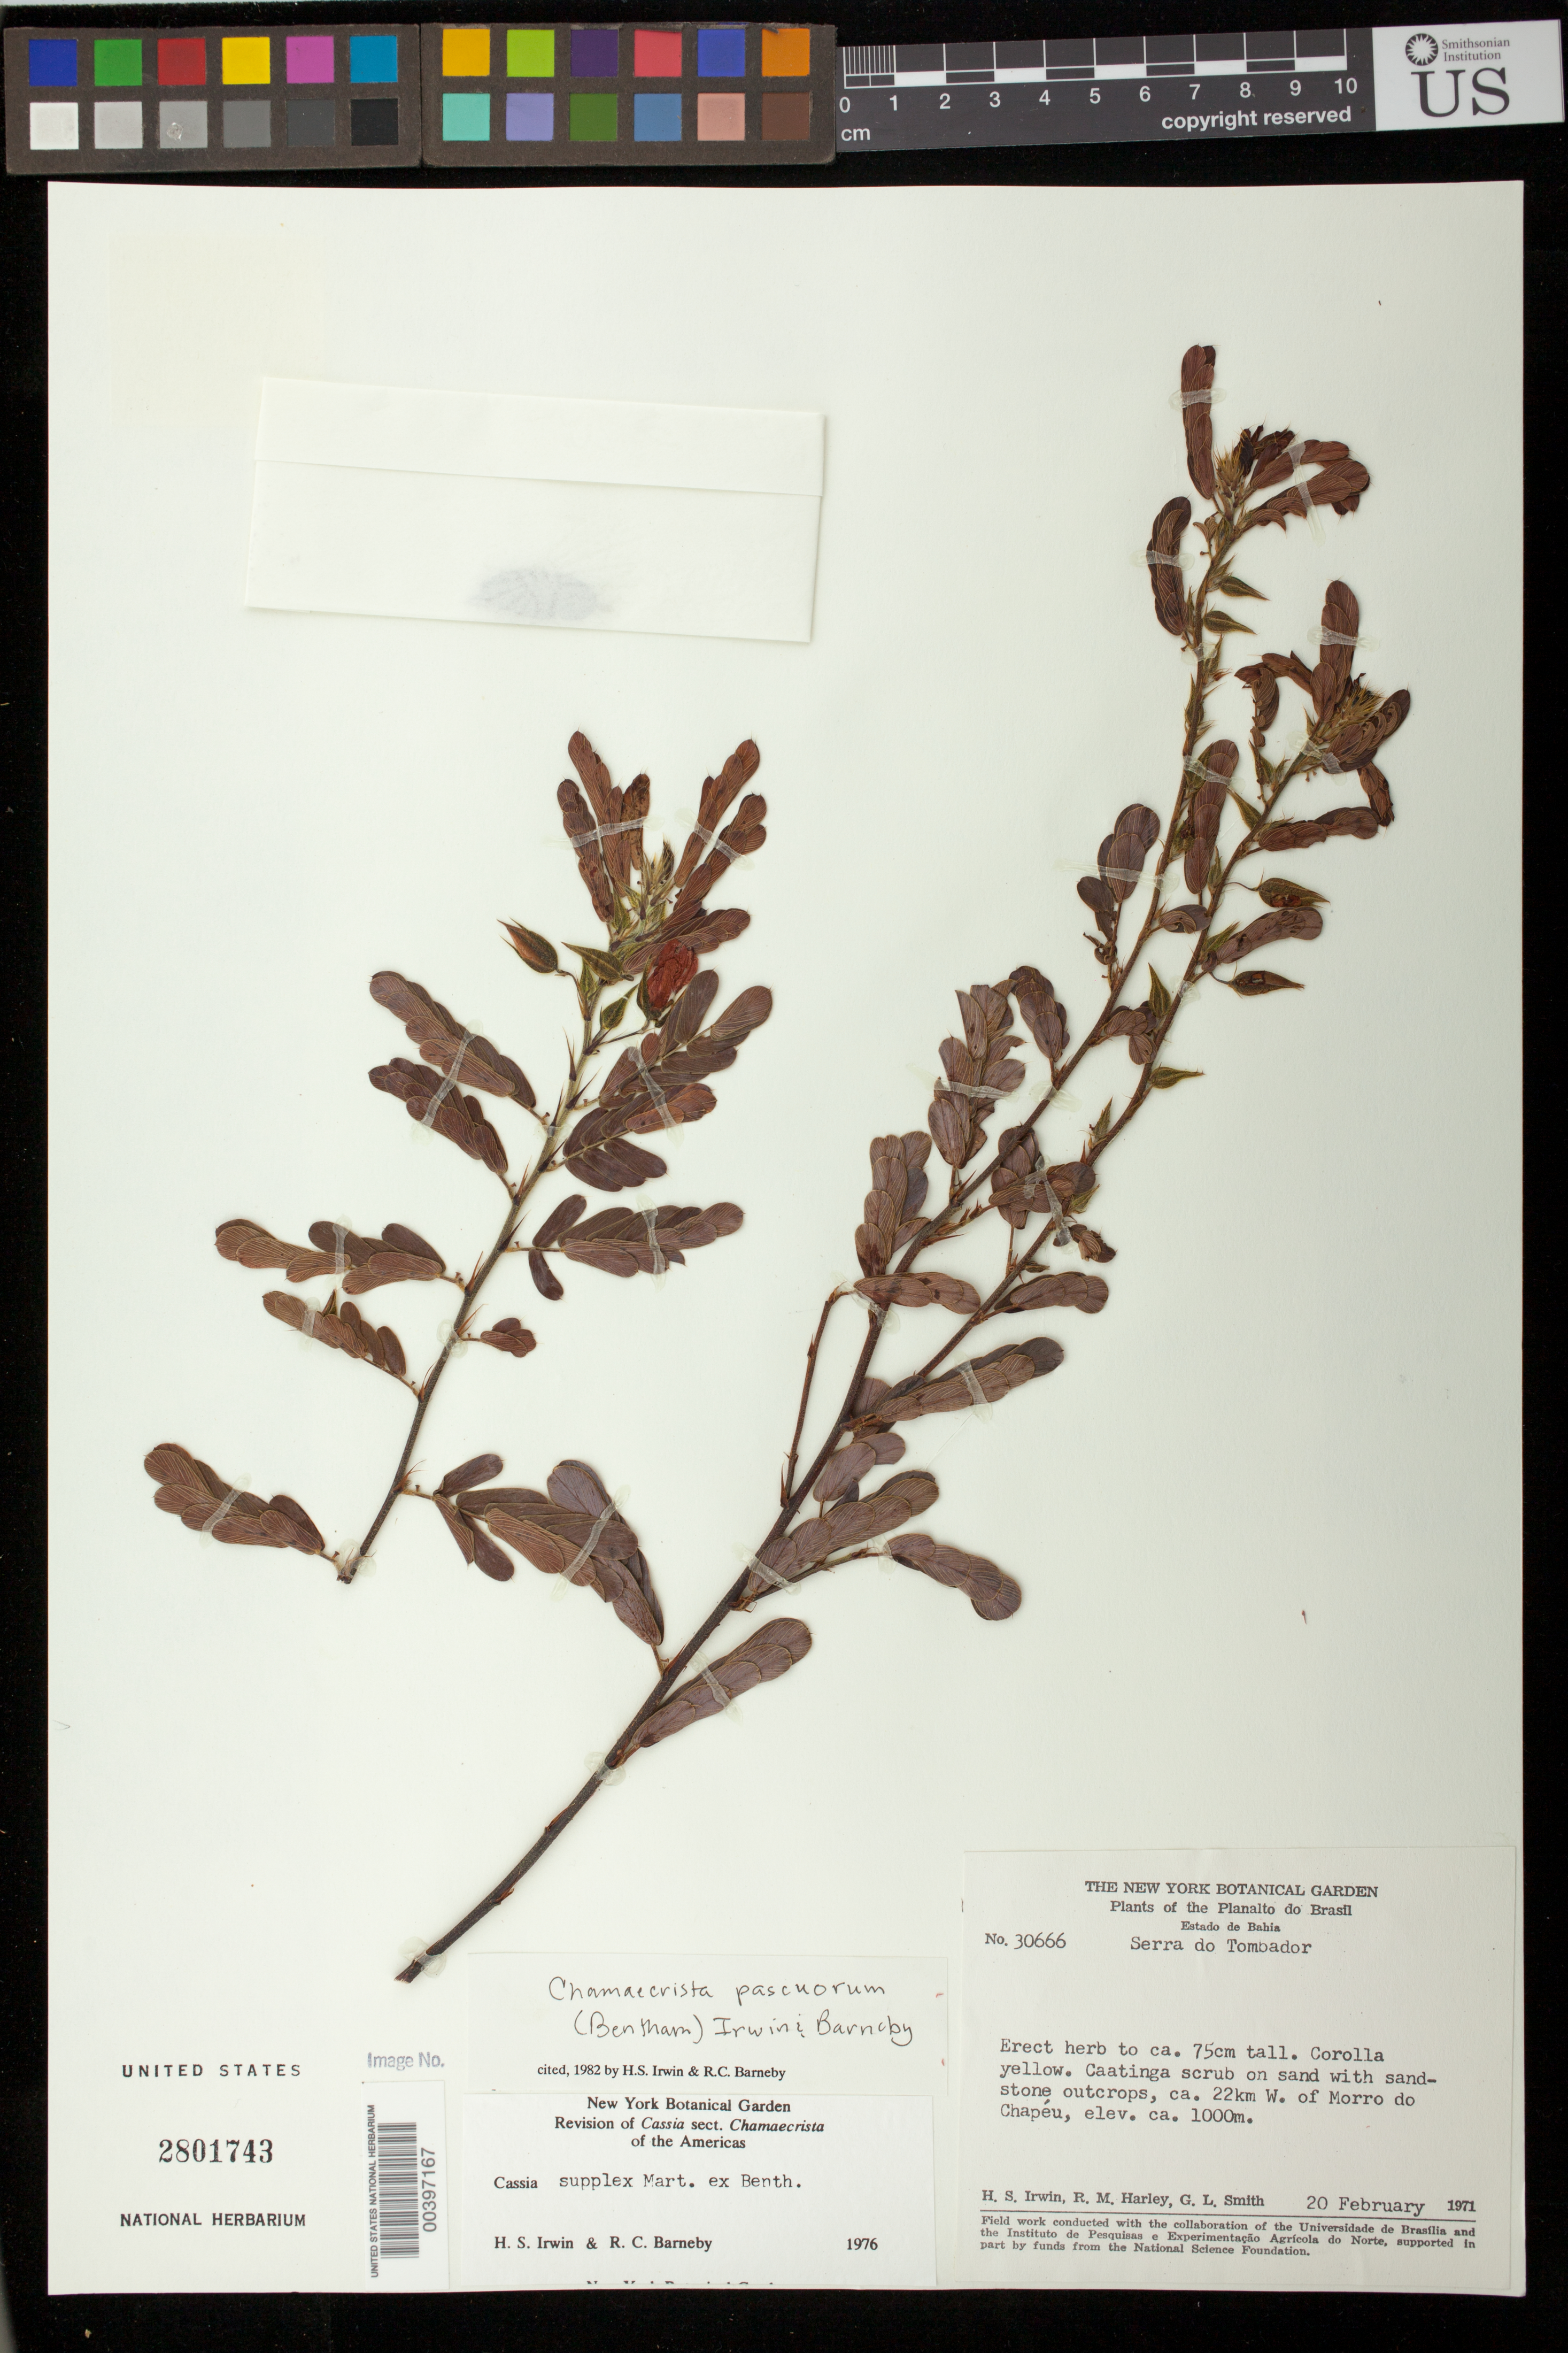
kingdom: Plantae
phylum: Tracheophyta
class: Magnoliopsida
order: Fabales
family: Fabaceae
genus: Chamaecrista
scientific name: Chamaecrista pascuorum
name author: (Mart. ex Benth.) H.S. Irwin & Barneby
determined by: Irwin, Howard S.; Barneby, R. C.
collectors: H. Irwin, R. M. Harley & G. L. Smith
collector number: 30666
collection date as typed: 20 Feb 1971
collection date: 1971-02-20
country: Brazil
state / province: Bahia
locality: Planalto do Brasil, Serra do Tombador; Ca. 22 km W. of Morro do Chapeu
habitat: Caatinga scrub on sand with sandstone outcrops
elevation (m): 1000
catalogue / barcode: US 2801743